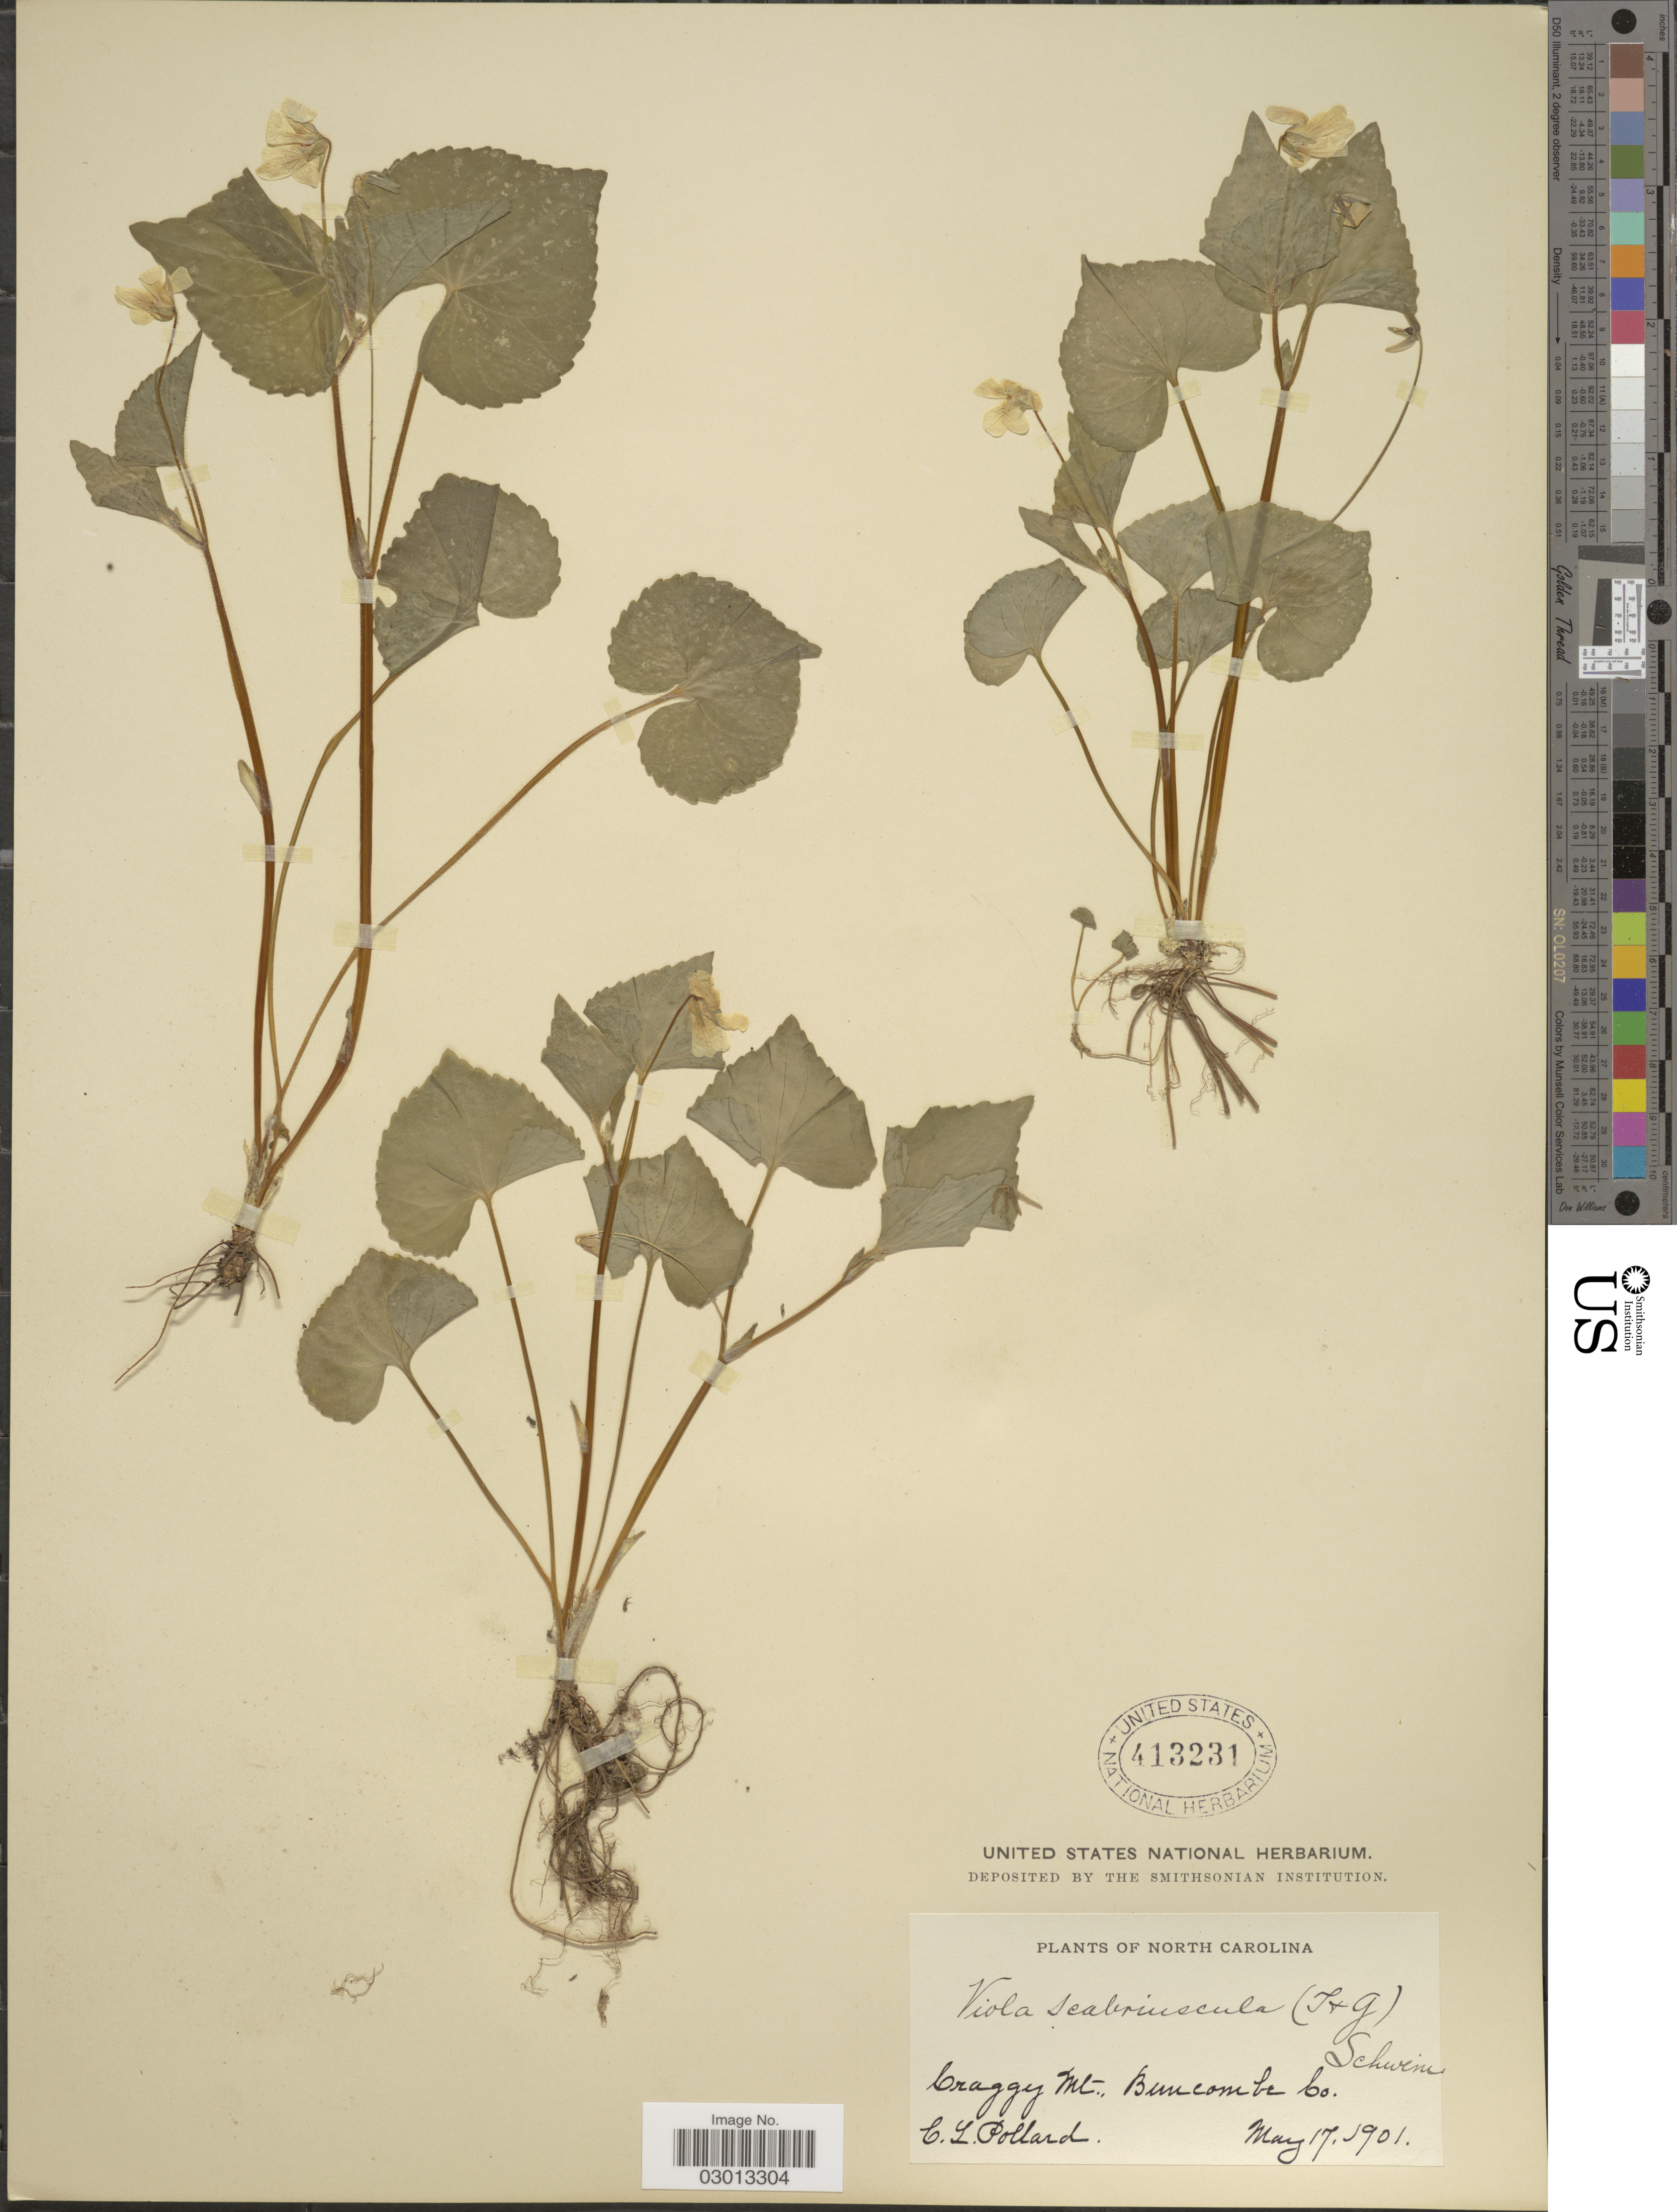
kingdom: Plantae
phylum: Tracheophyta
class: Magnoliopsida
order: Malpighiales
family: Violaceae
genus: Viola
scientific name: Viola pensylvanica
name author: Michx.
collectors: C. L. Pollard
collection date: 1901-05-17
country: United States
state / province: North Carolina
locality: Craggy Mt., Buncombe Co.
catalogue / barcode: US 413231